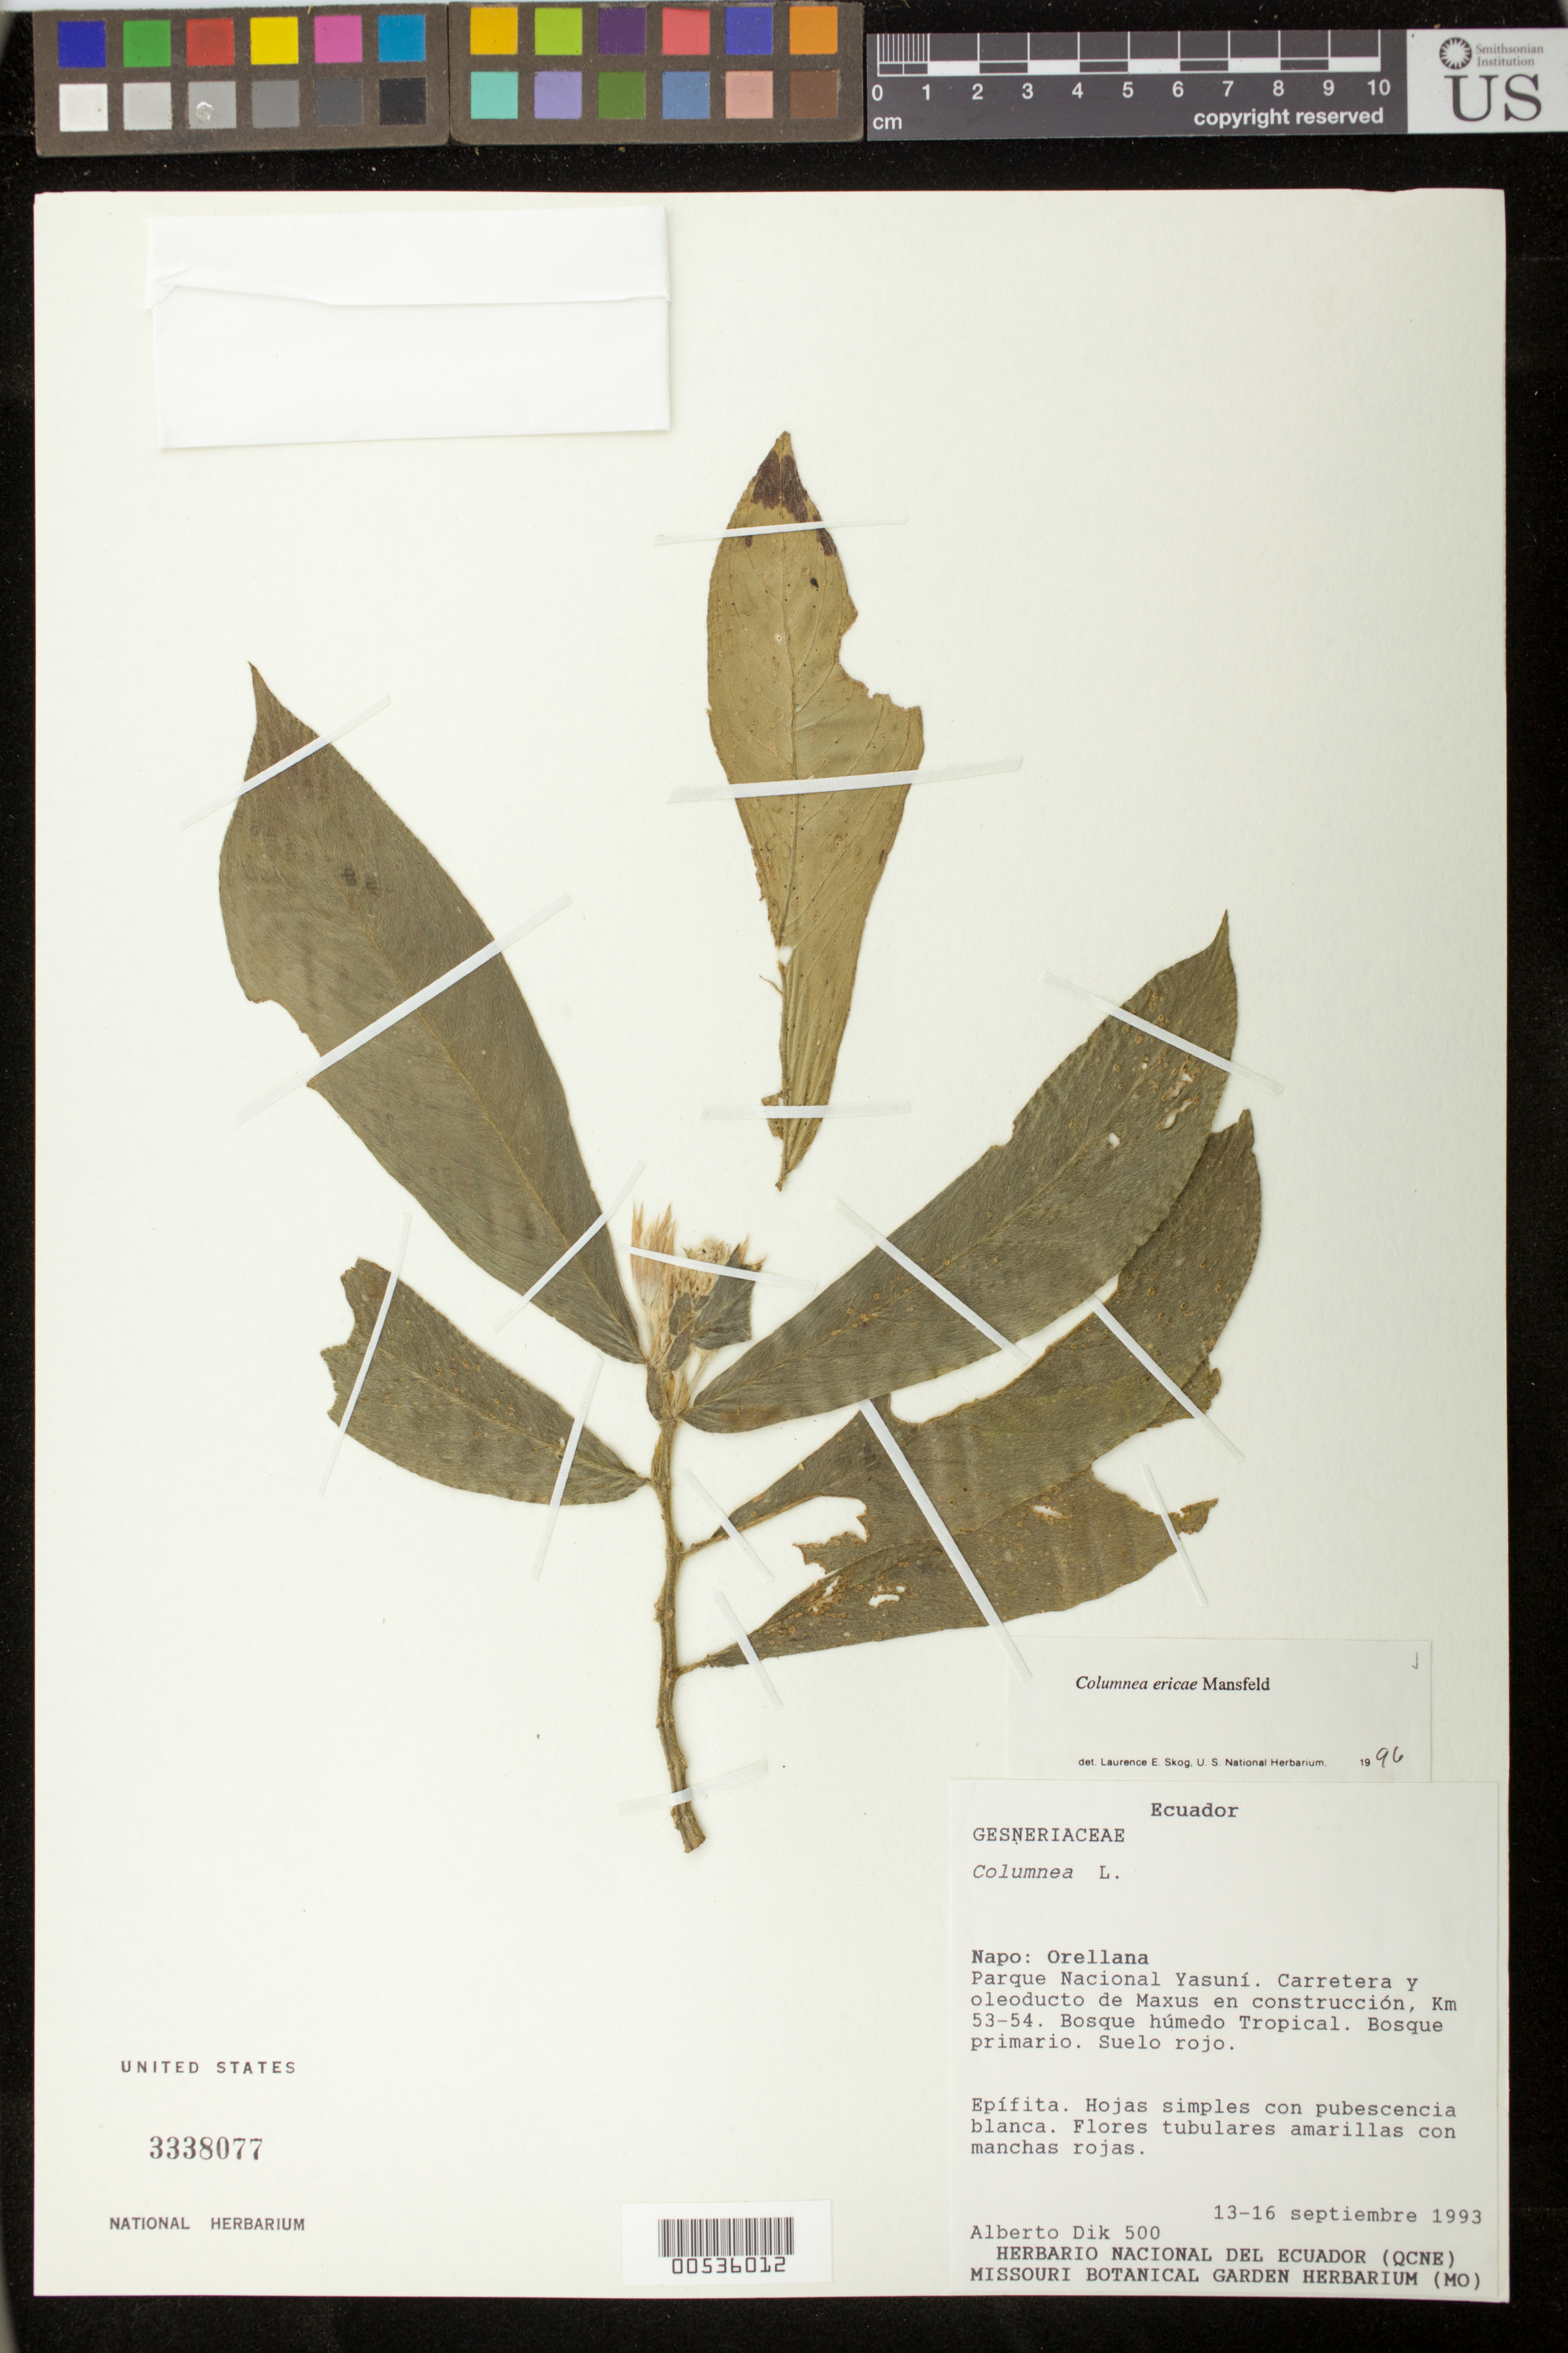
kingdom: Plantae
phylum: Tracheophyta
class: Magnoliopsida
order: Lamiales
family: Gesneriaceae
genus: Columnea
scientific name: Columnea ericae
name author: Mansf.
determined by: Skog, Laurence E.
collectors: A. Dik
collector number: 500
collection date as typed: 13-16 Sep 1993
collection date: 1993-09-13/1993-09-16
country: Ecuador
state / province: Napo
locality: Orellana: Parque Nacional Yasuní, carretera y oleoducto de Maxus en construcción, km 53-54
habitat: Bosque húmedo tropical; bosque primario, suelo rojo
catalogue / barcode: US 3338077